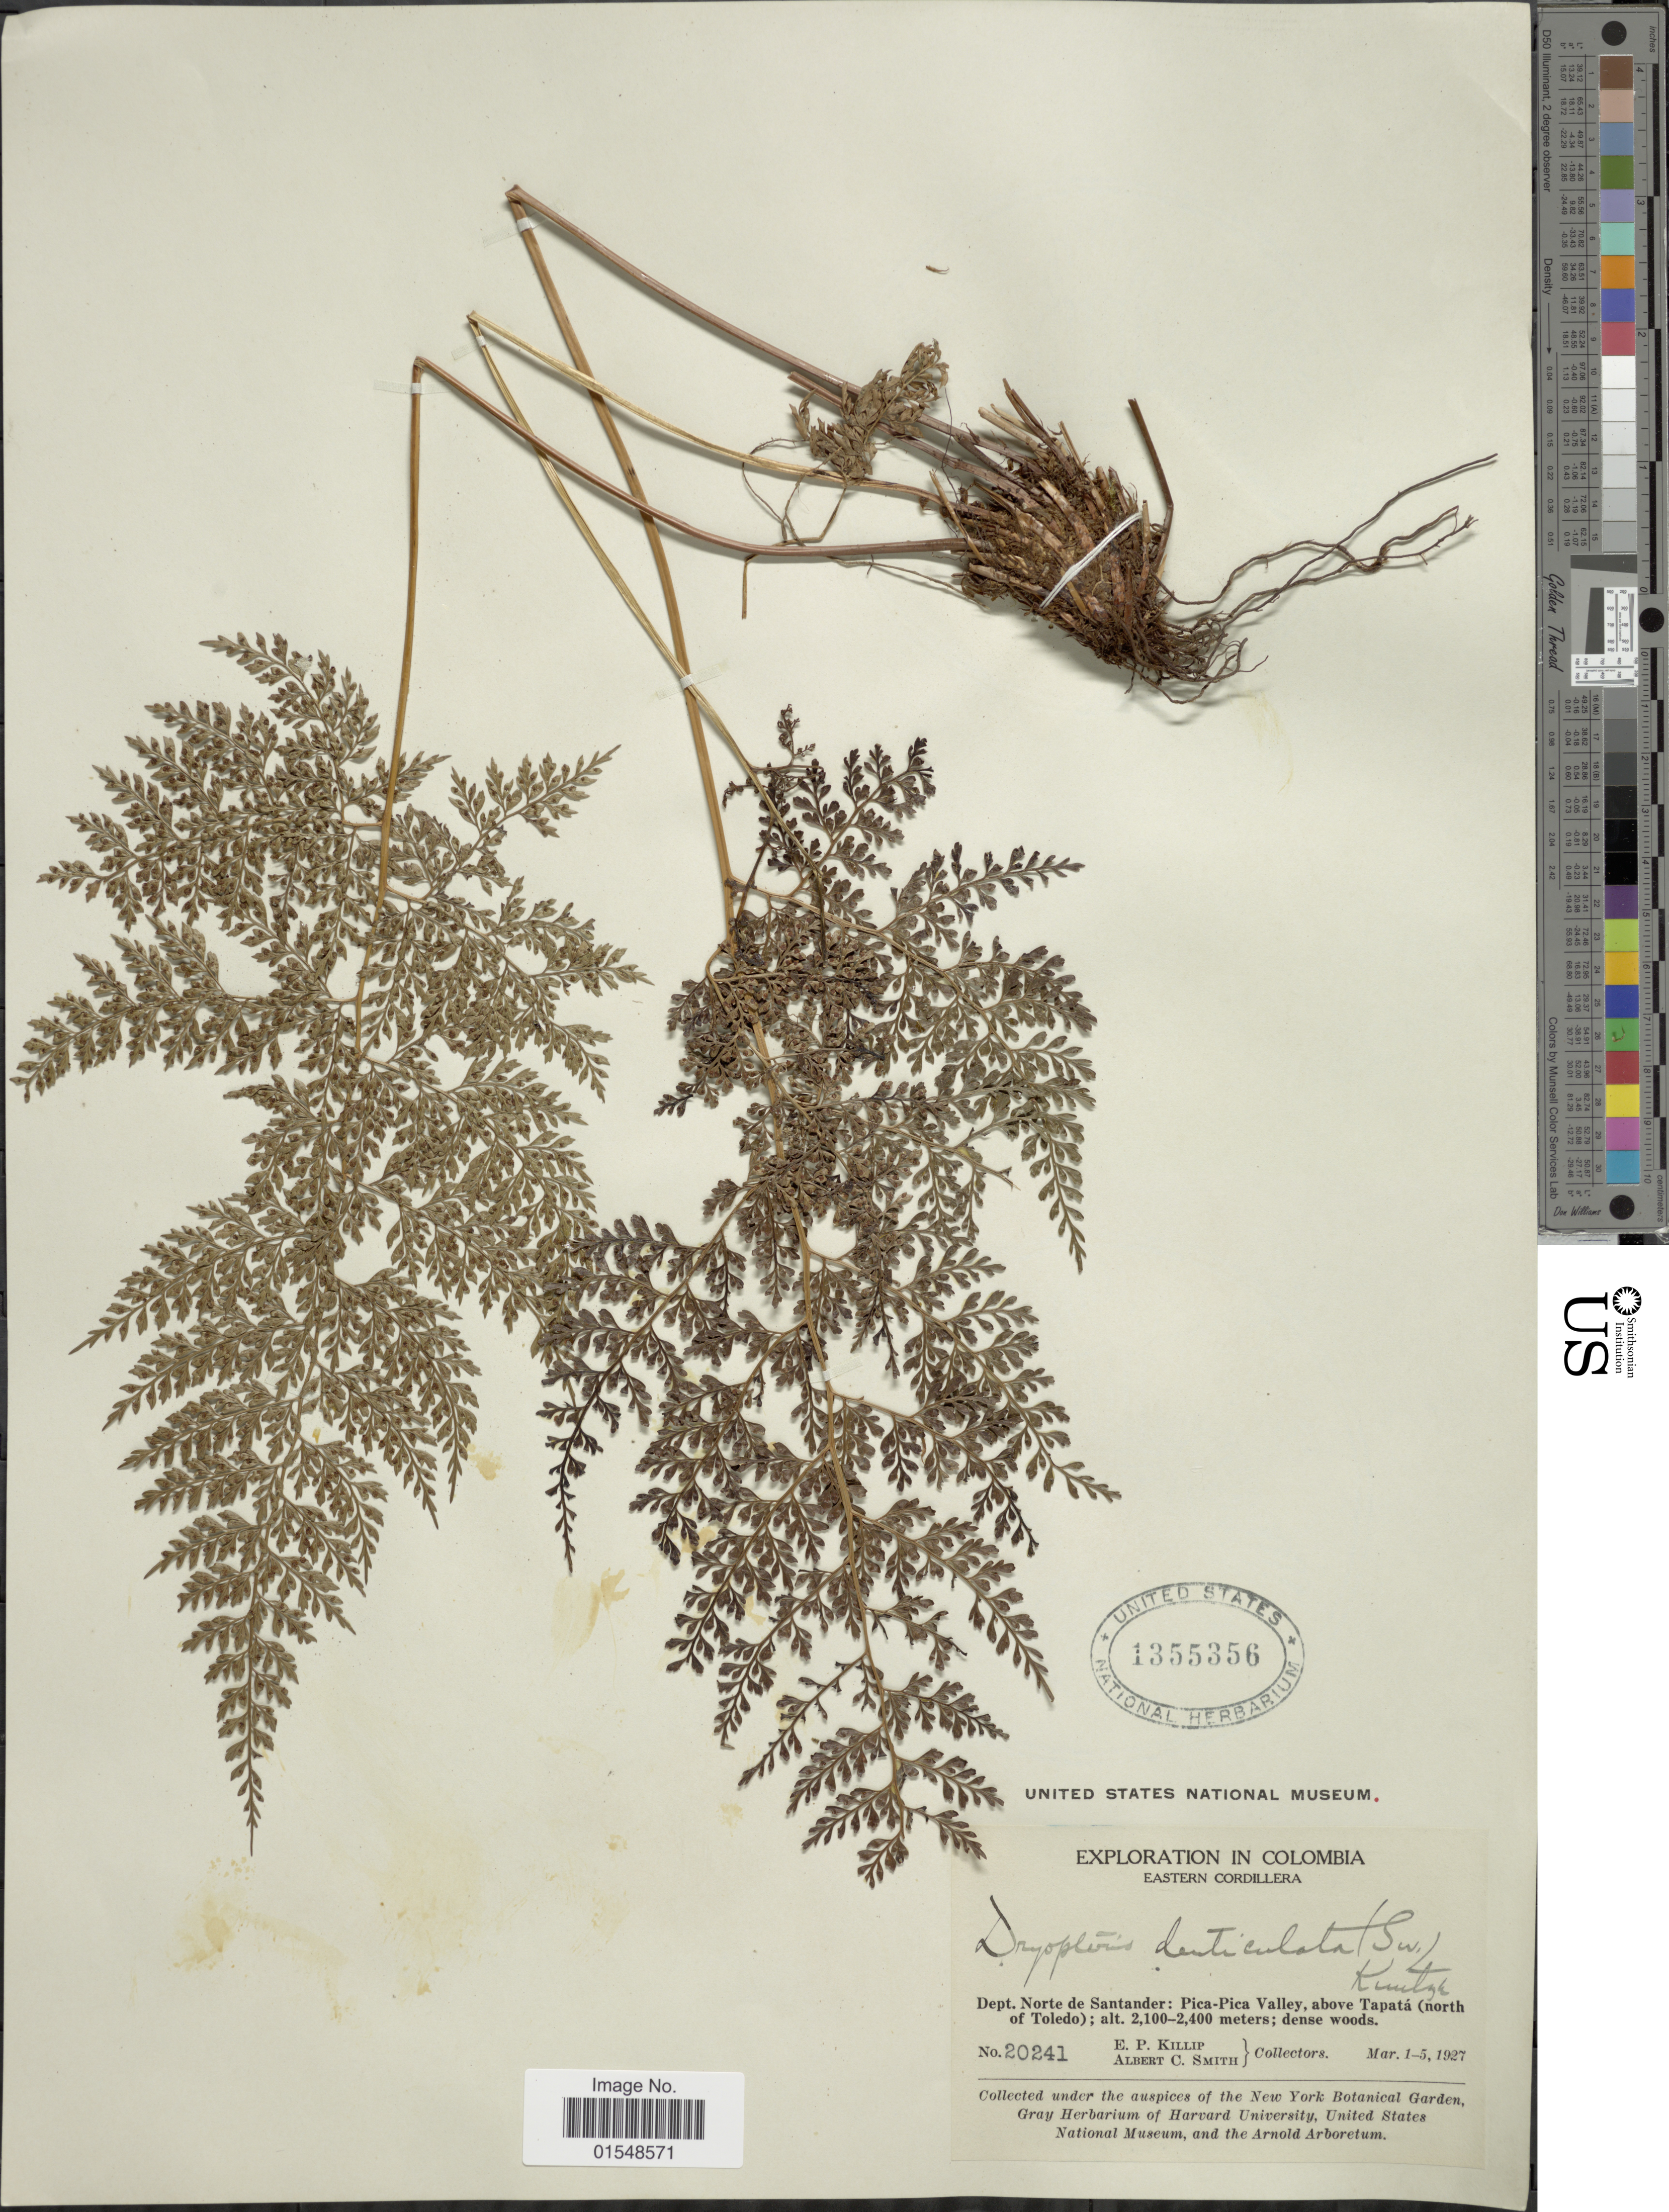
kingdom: Plantae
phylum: Tracheophyta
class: Polypodiopsida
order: Polypodiales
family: Dryopteridaceae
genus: Arachniodes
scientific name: Arachniodes denticulata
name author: (Sw.) Ching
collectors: E. P. Killip & A. C. Smith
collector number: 20241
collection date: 1927-03-01/1927-03-05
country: Colombia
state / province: Norte de Santander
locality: Eastern Cordillera, Pica- Pica valley, above Tapatá (north of Toledo)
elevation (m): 2100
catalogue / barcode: US 1355356